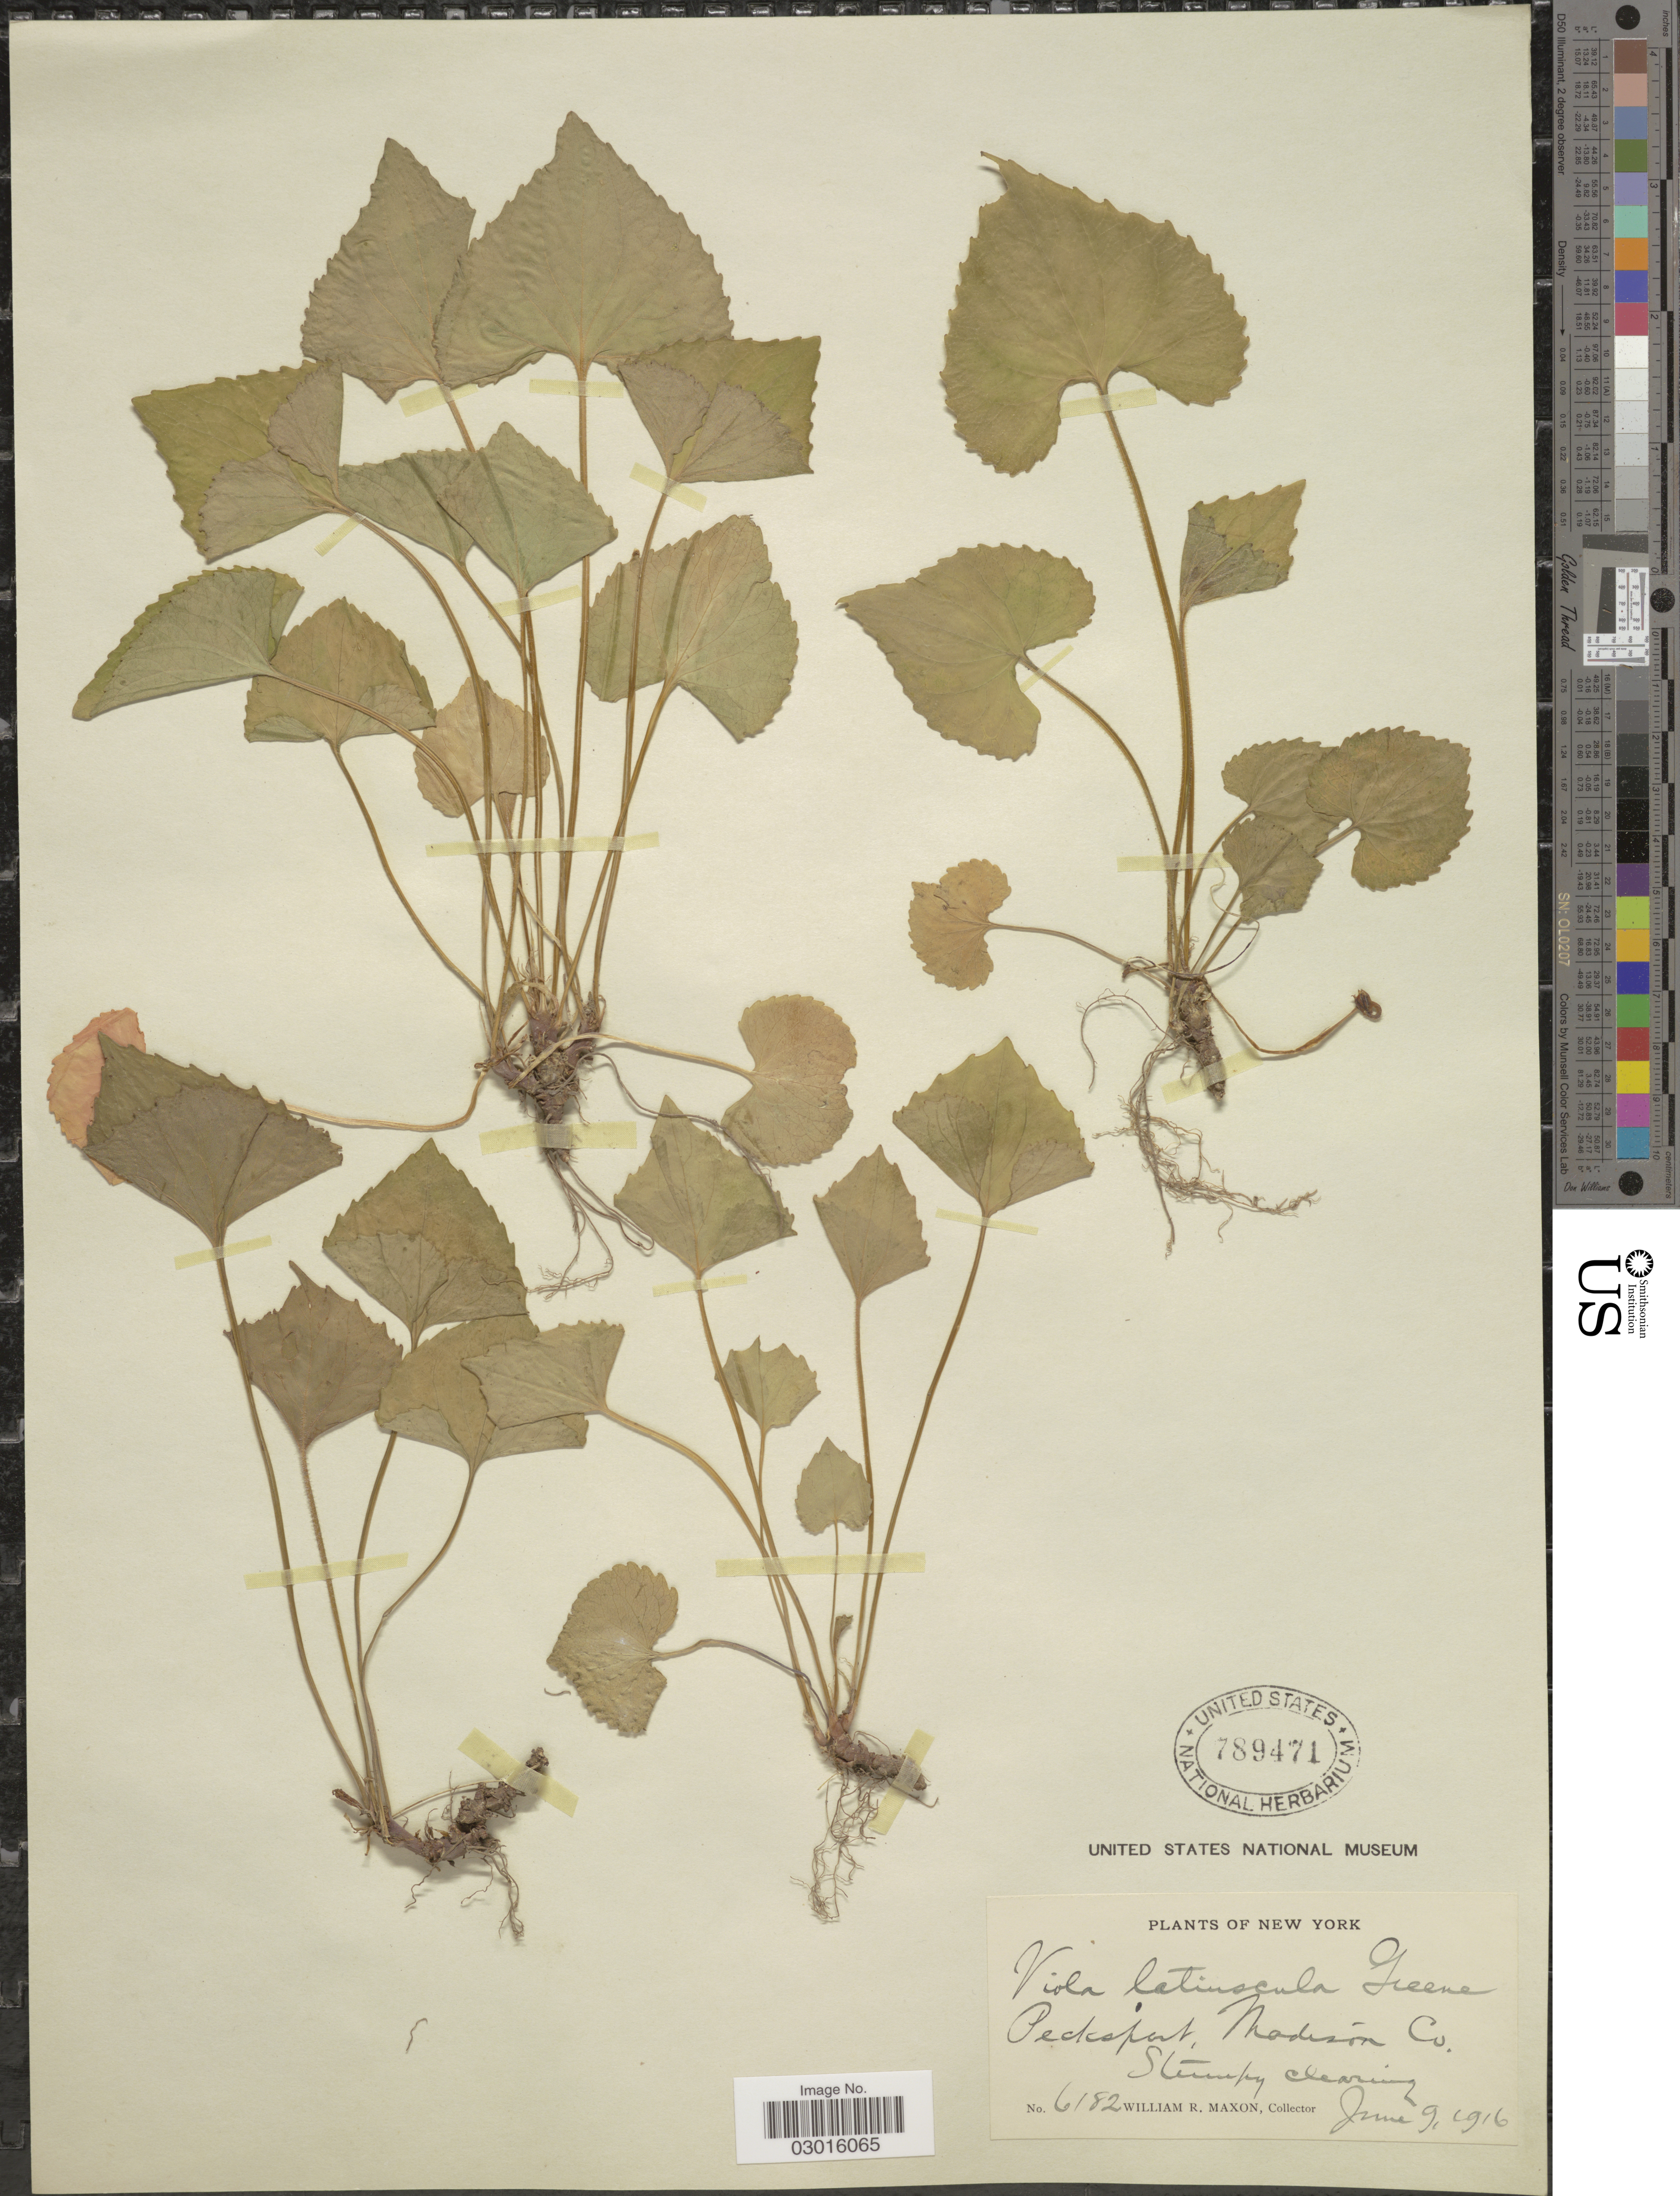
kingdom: Plantae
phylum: Tracheophyta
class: Magnoliopsida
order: Malpighiales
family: Violaceae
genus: Viola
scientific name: Viola latiuscula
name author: Greene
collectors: W. R. Maxon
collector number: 6182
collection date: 1916-06-09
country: United States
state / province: New York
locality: Pecksport, Madison Co., Stumpy clearing.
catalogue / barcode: US 789471